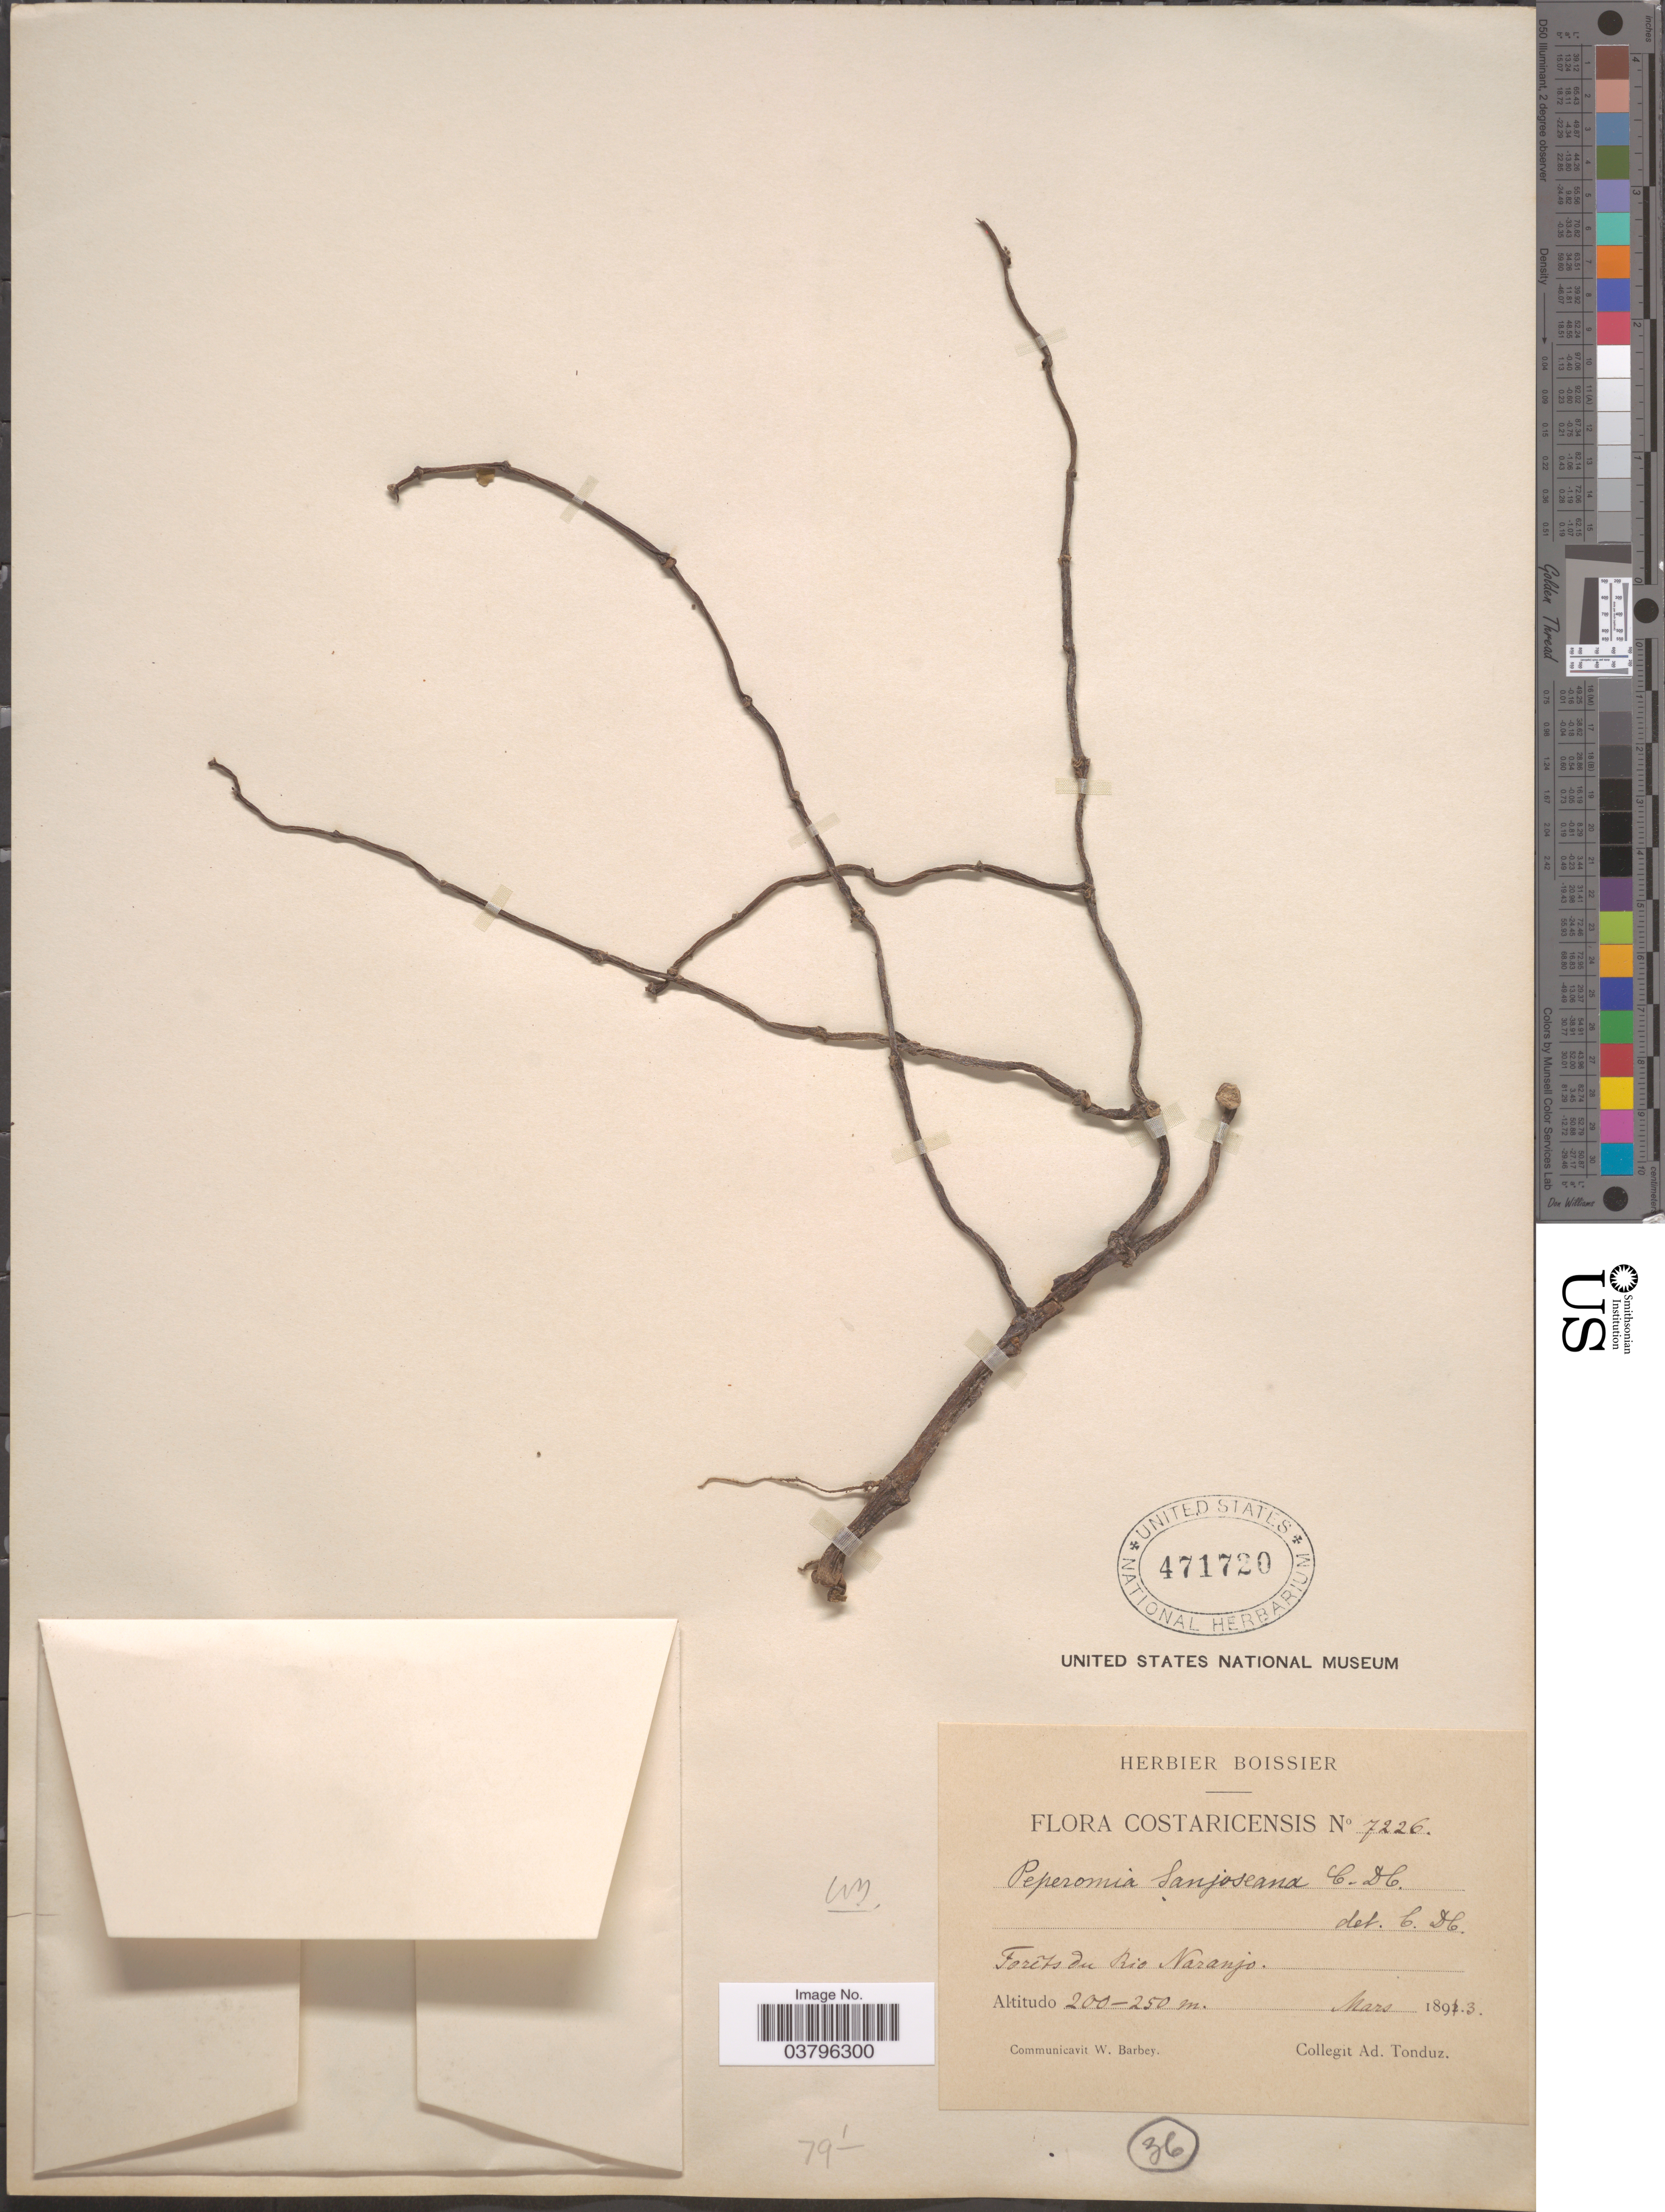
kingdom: Plantae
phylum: Tracheophyta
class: Magnoliopsida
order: Piperales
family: Piperaceae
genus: Peperomia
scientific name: Peperomia san-joseana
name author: C. DC.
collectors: A. Tonduz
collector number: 7226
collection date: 1893-03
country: Costa Rica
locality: Forêts du Rio Naranjo.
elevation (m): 200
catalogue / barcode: US 471720